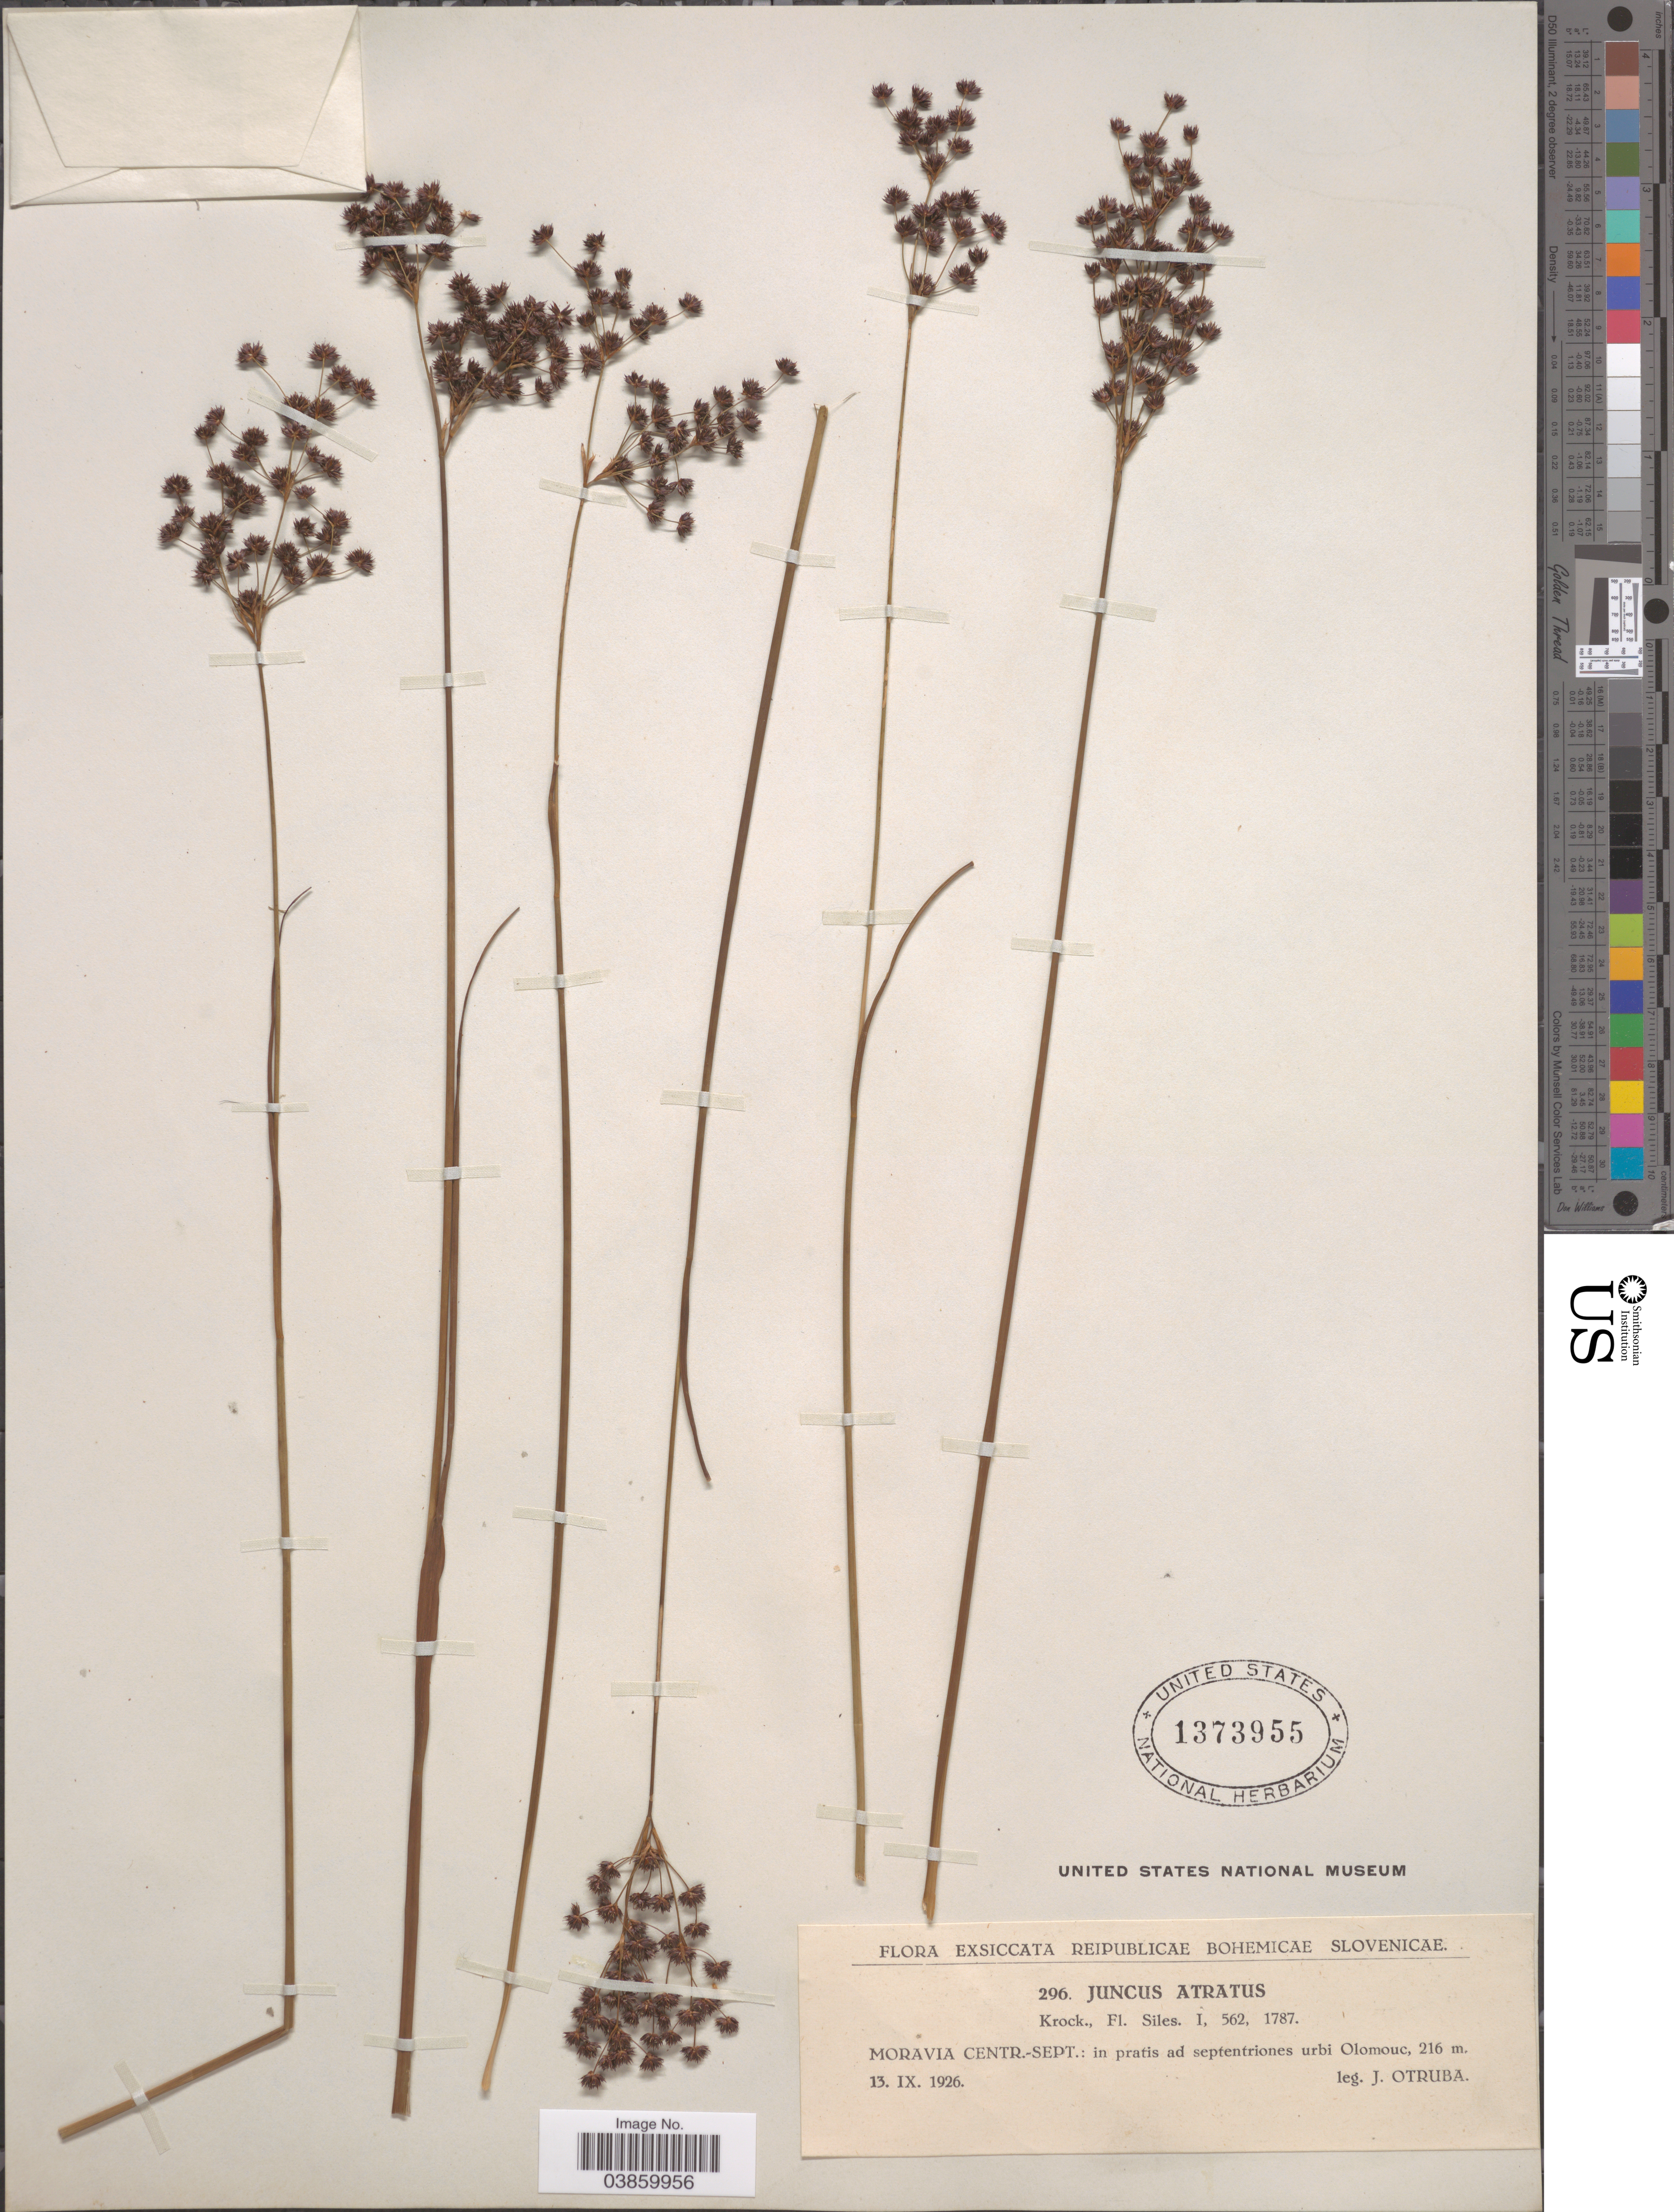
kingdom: Plantae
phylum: Tracheophyta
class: Liliopsida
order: Poales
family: Juncaceae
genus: Juncus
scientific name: Juncus atratus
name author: Krock.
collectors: J. Otruba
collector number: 296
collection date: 1926-09-13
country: Czechia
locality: Moravia Centr.-Sept.: in pratis ad septentriones urbi Olomouc.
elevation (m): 216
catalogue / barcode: US 1373955